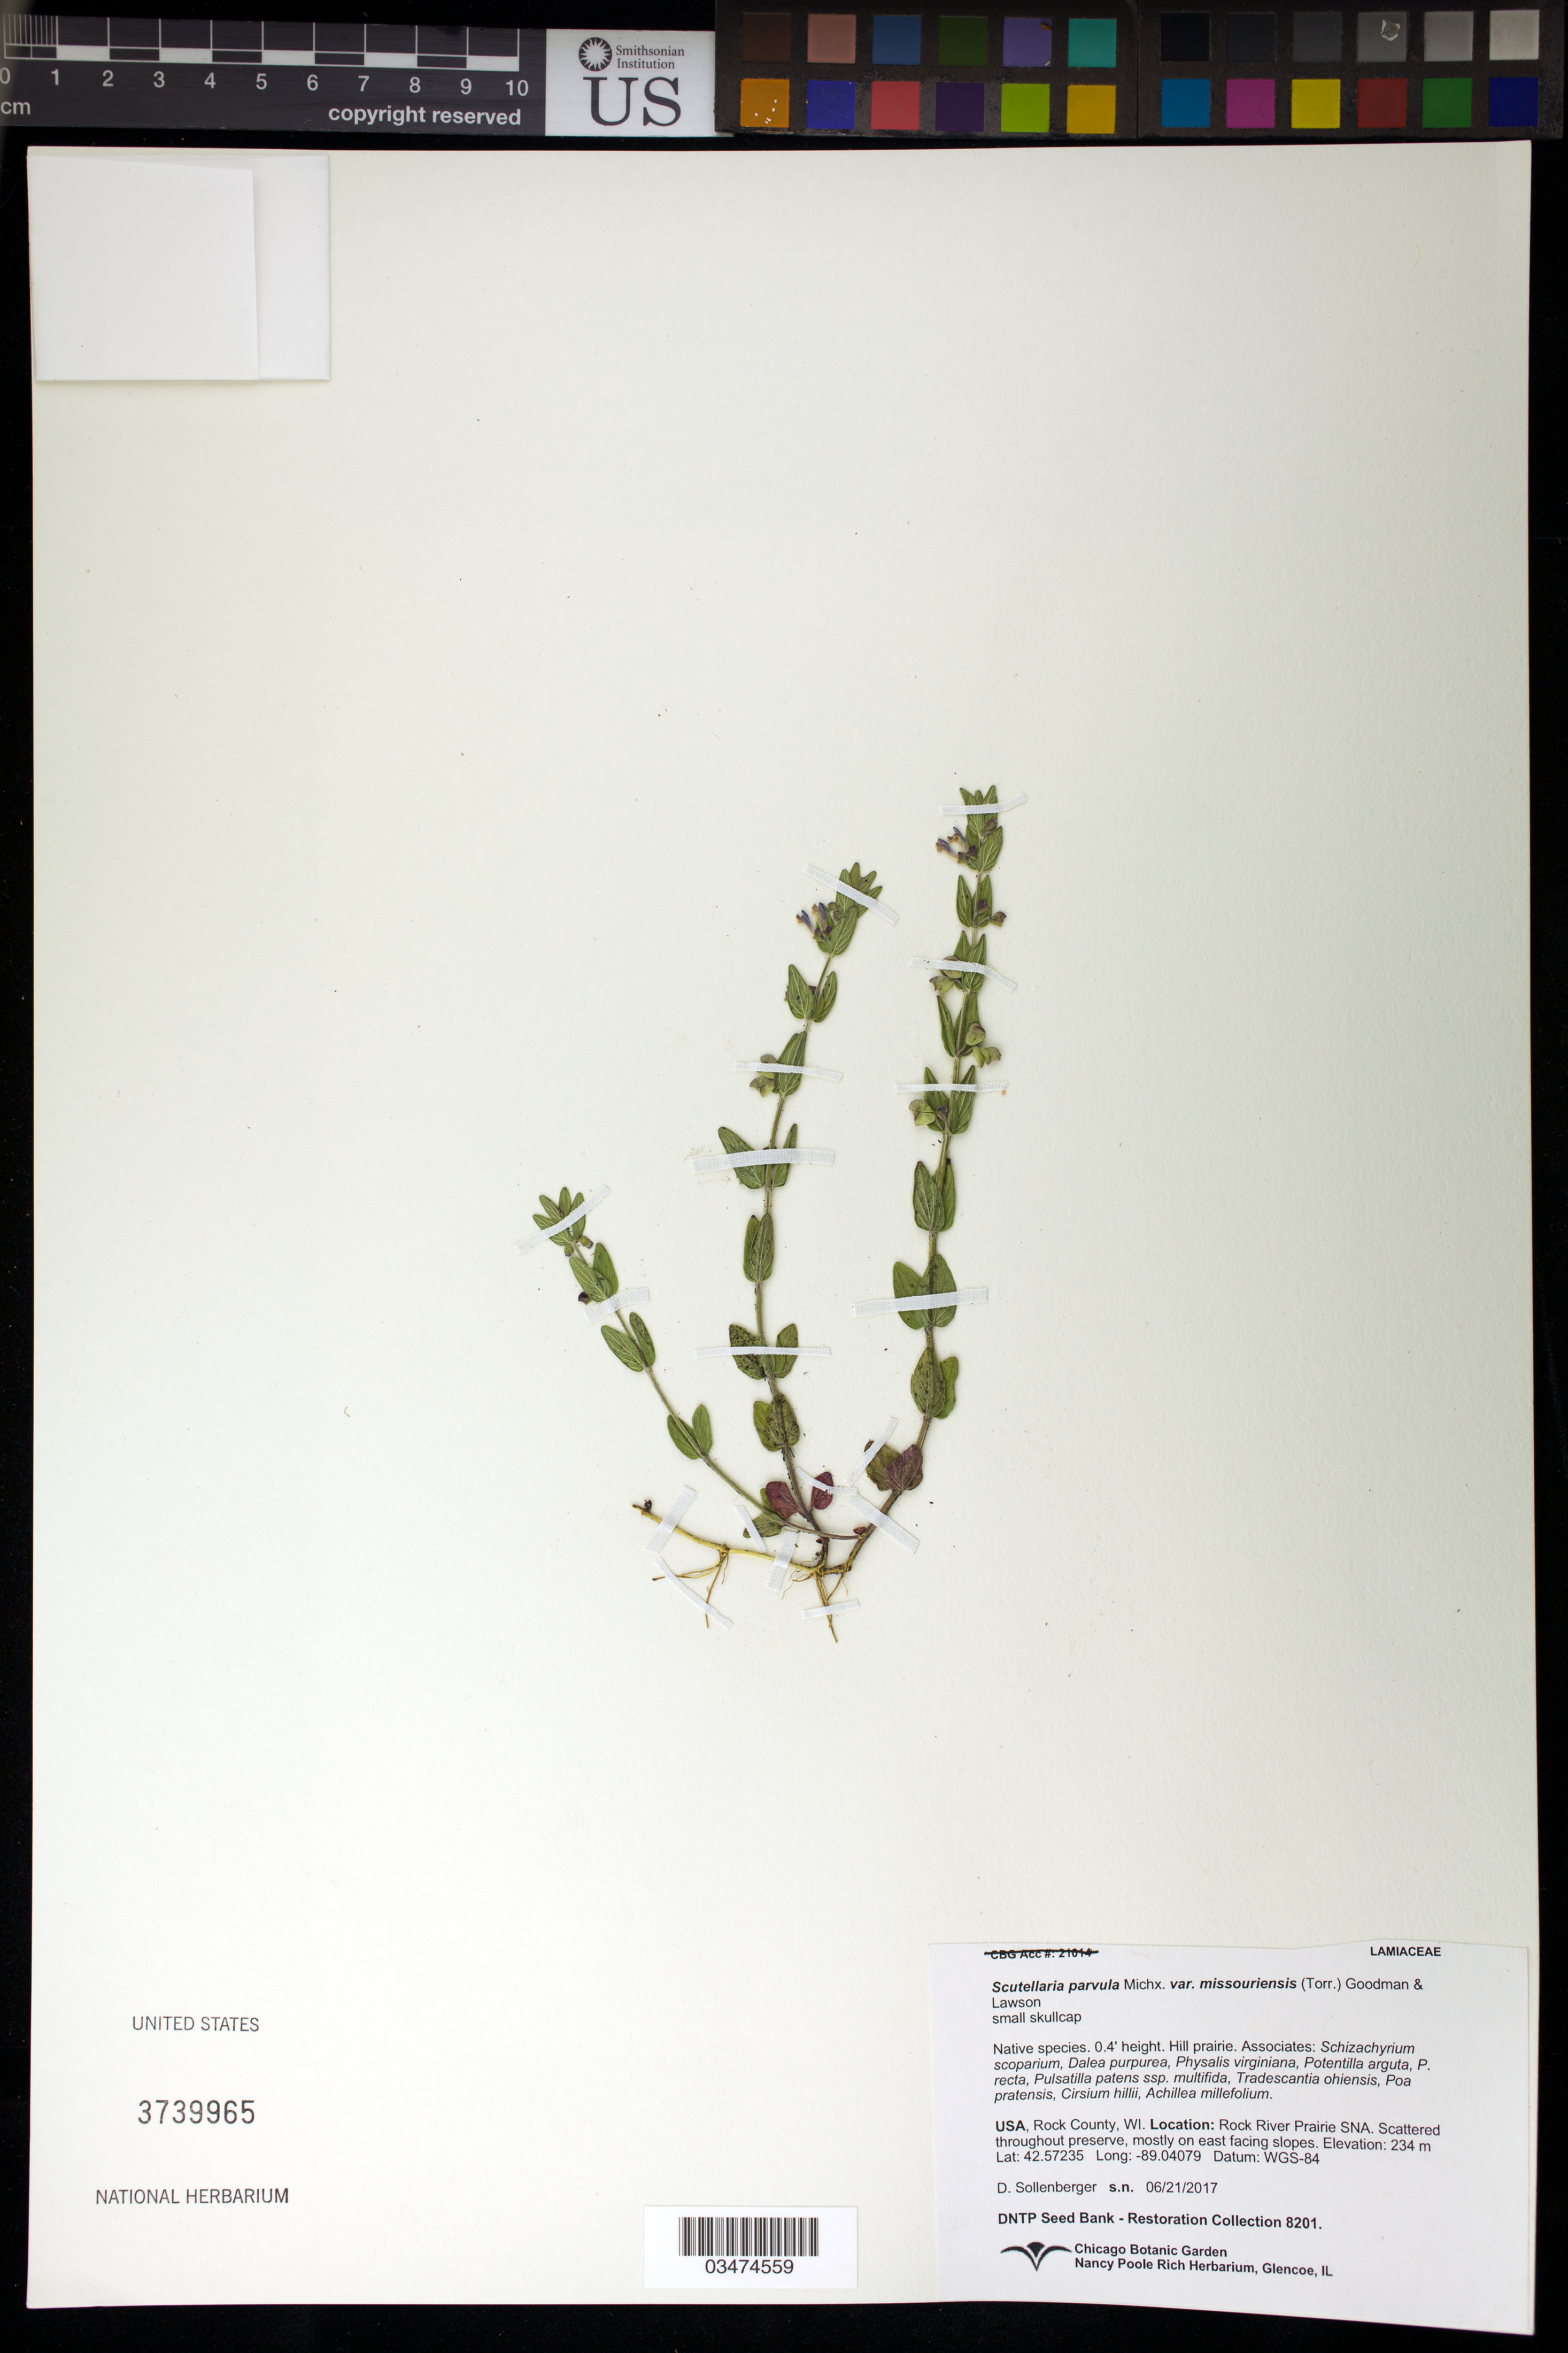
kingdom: Plantae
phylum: Tracheophyta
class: Magnoliopsida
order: Lamiales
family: Lamiaceae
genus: Scutellaria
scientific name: Scutellaria parvula var. missouriensis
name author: (Torr.) Goodman & C.A. Lawson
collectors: D. Sollenberger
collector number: CBG-8201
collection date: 2017-06-21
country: United States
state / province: Wisconsin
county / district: Rock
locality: Rock River Prairie SNA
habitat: Hill prairie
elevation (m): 234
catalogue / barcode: US 3739965